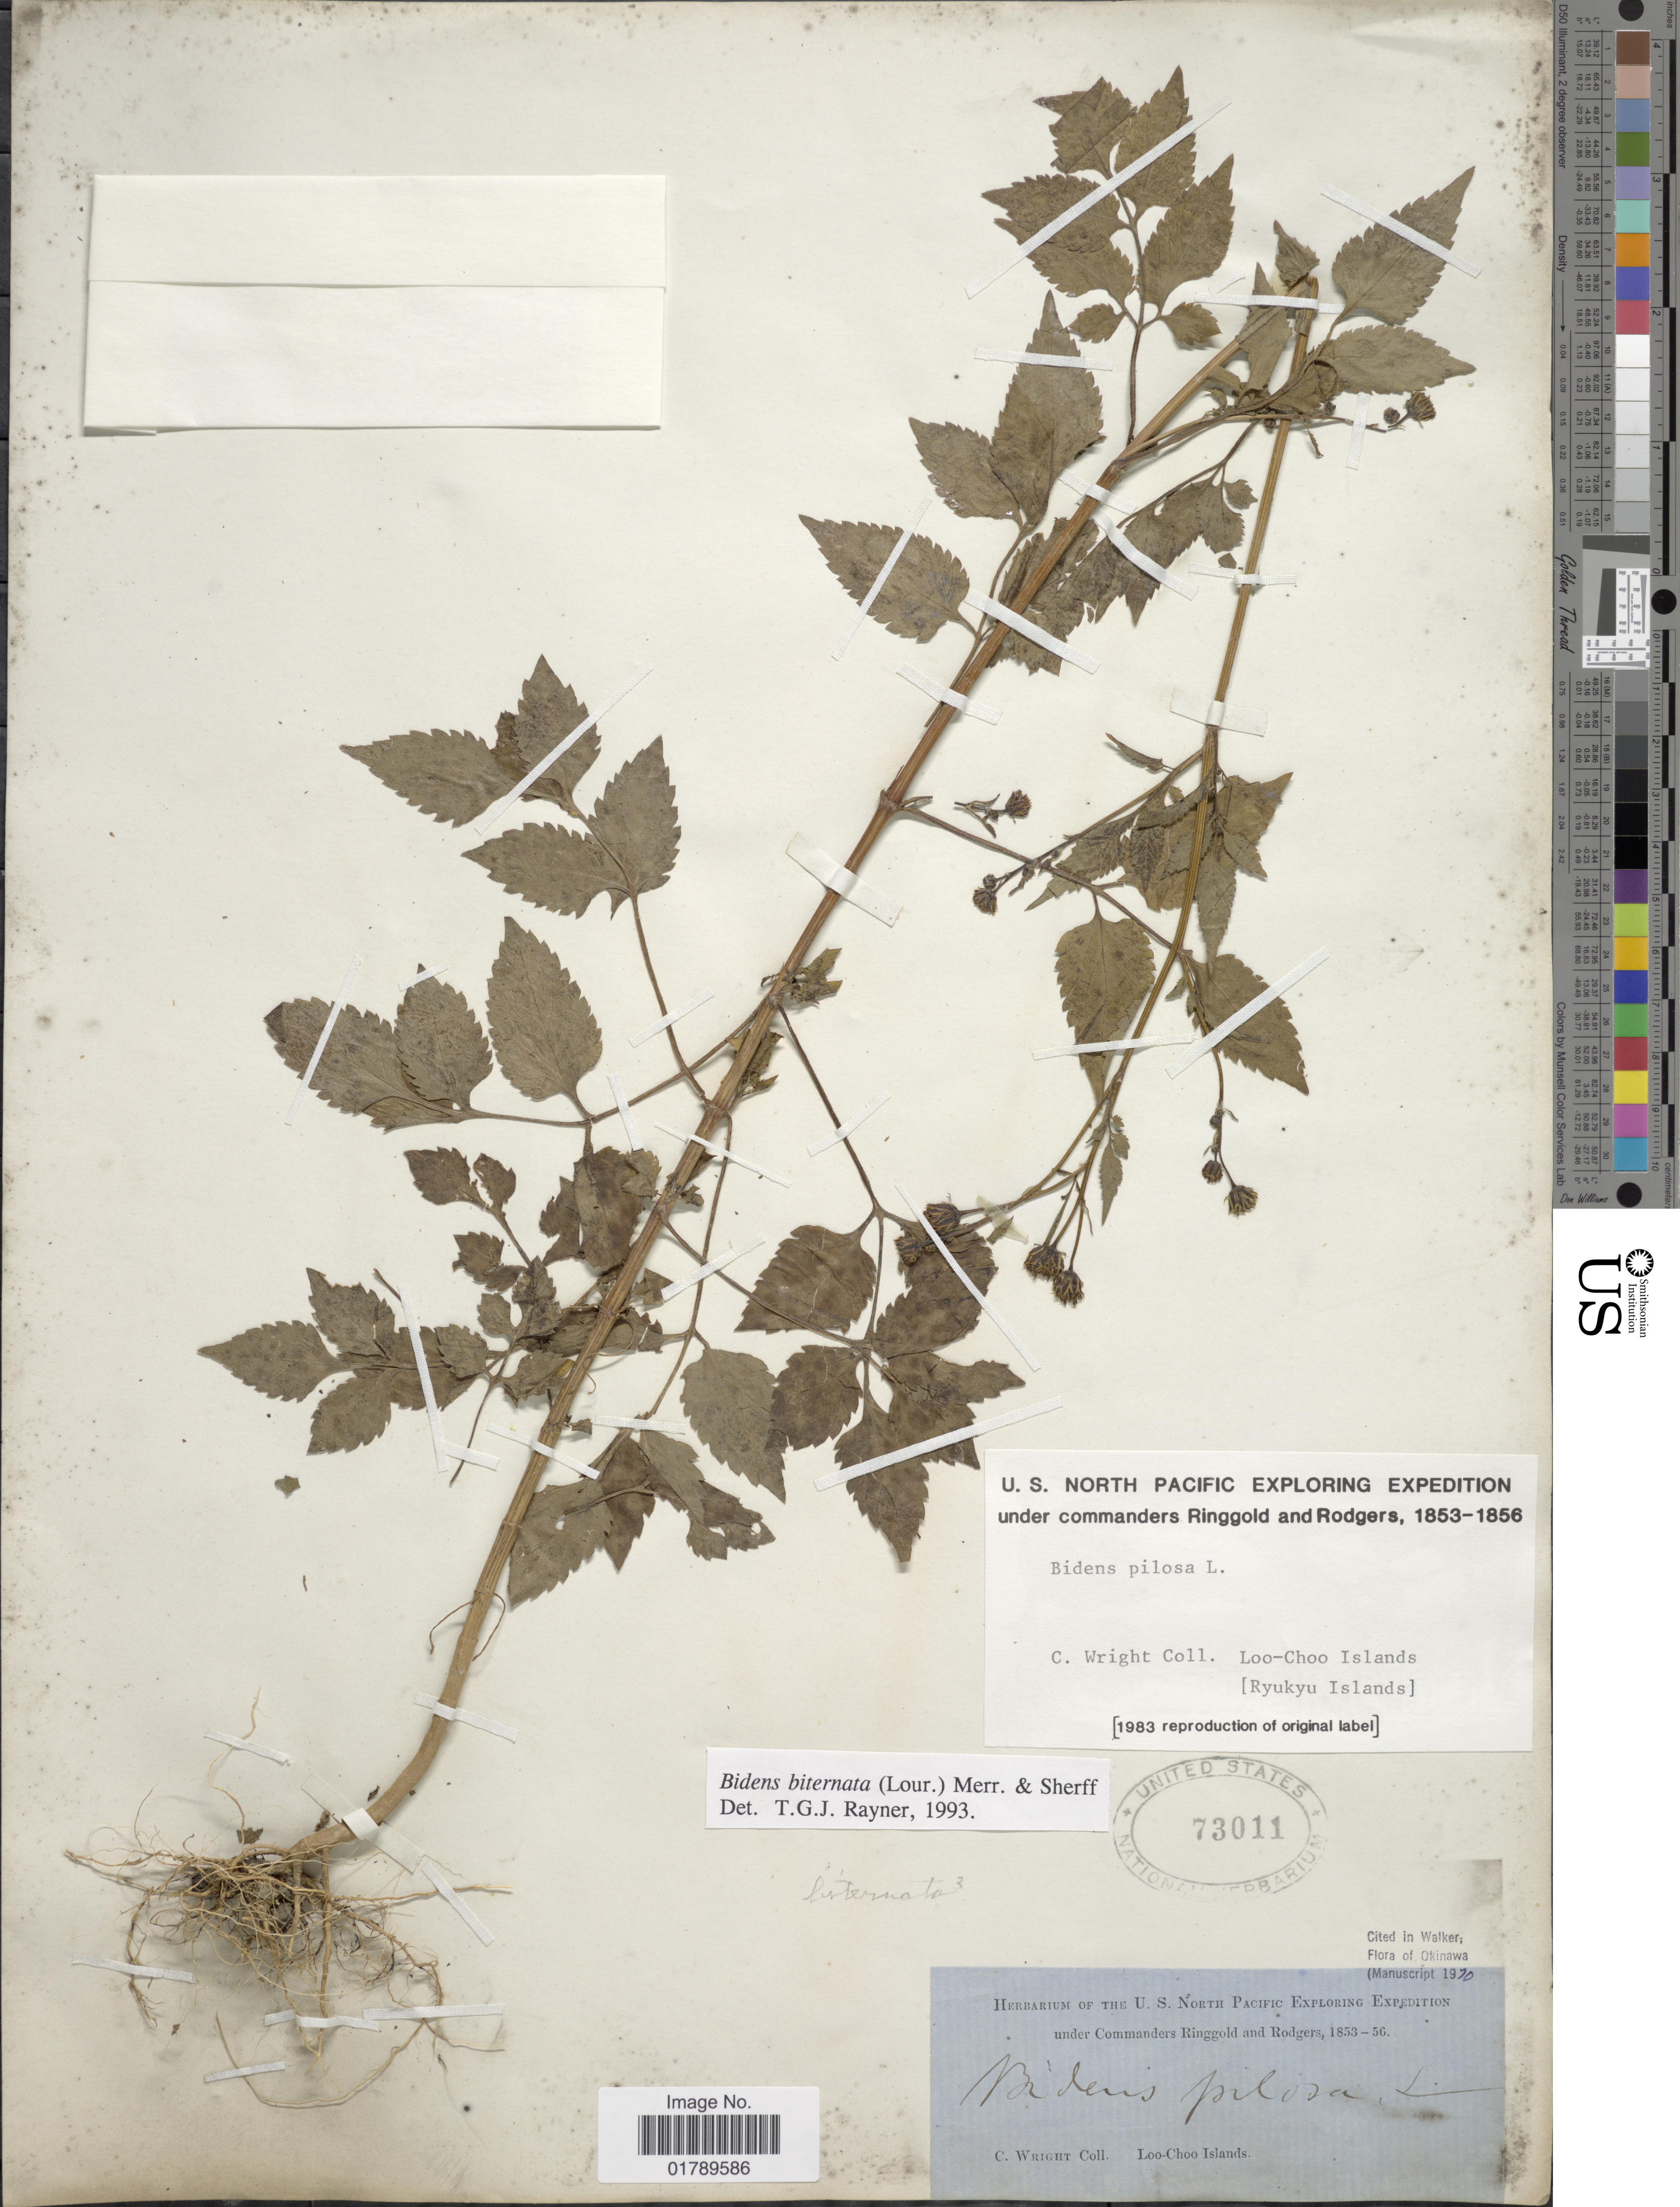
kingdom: Plantae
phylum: Tracheophyta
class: Magnoliopsida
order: Asterales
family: Asteraceae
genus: Bidens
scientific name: Bidens biternata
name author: (Lour.) Merr. & Sherff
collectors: C. Wright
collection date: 1853/1856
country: Japan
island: Ryukyu Islands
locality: Loo-Choo Islands (Ryukyu Islands)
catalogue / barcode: US 73011